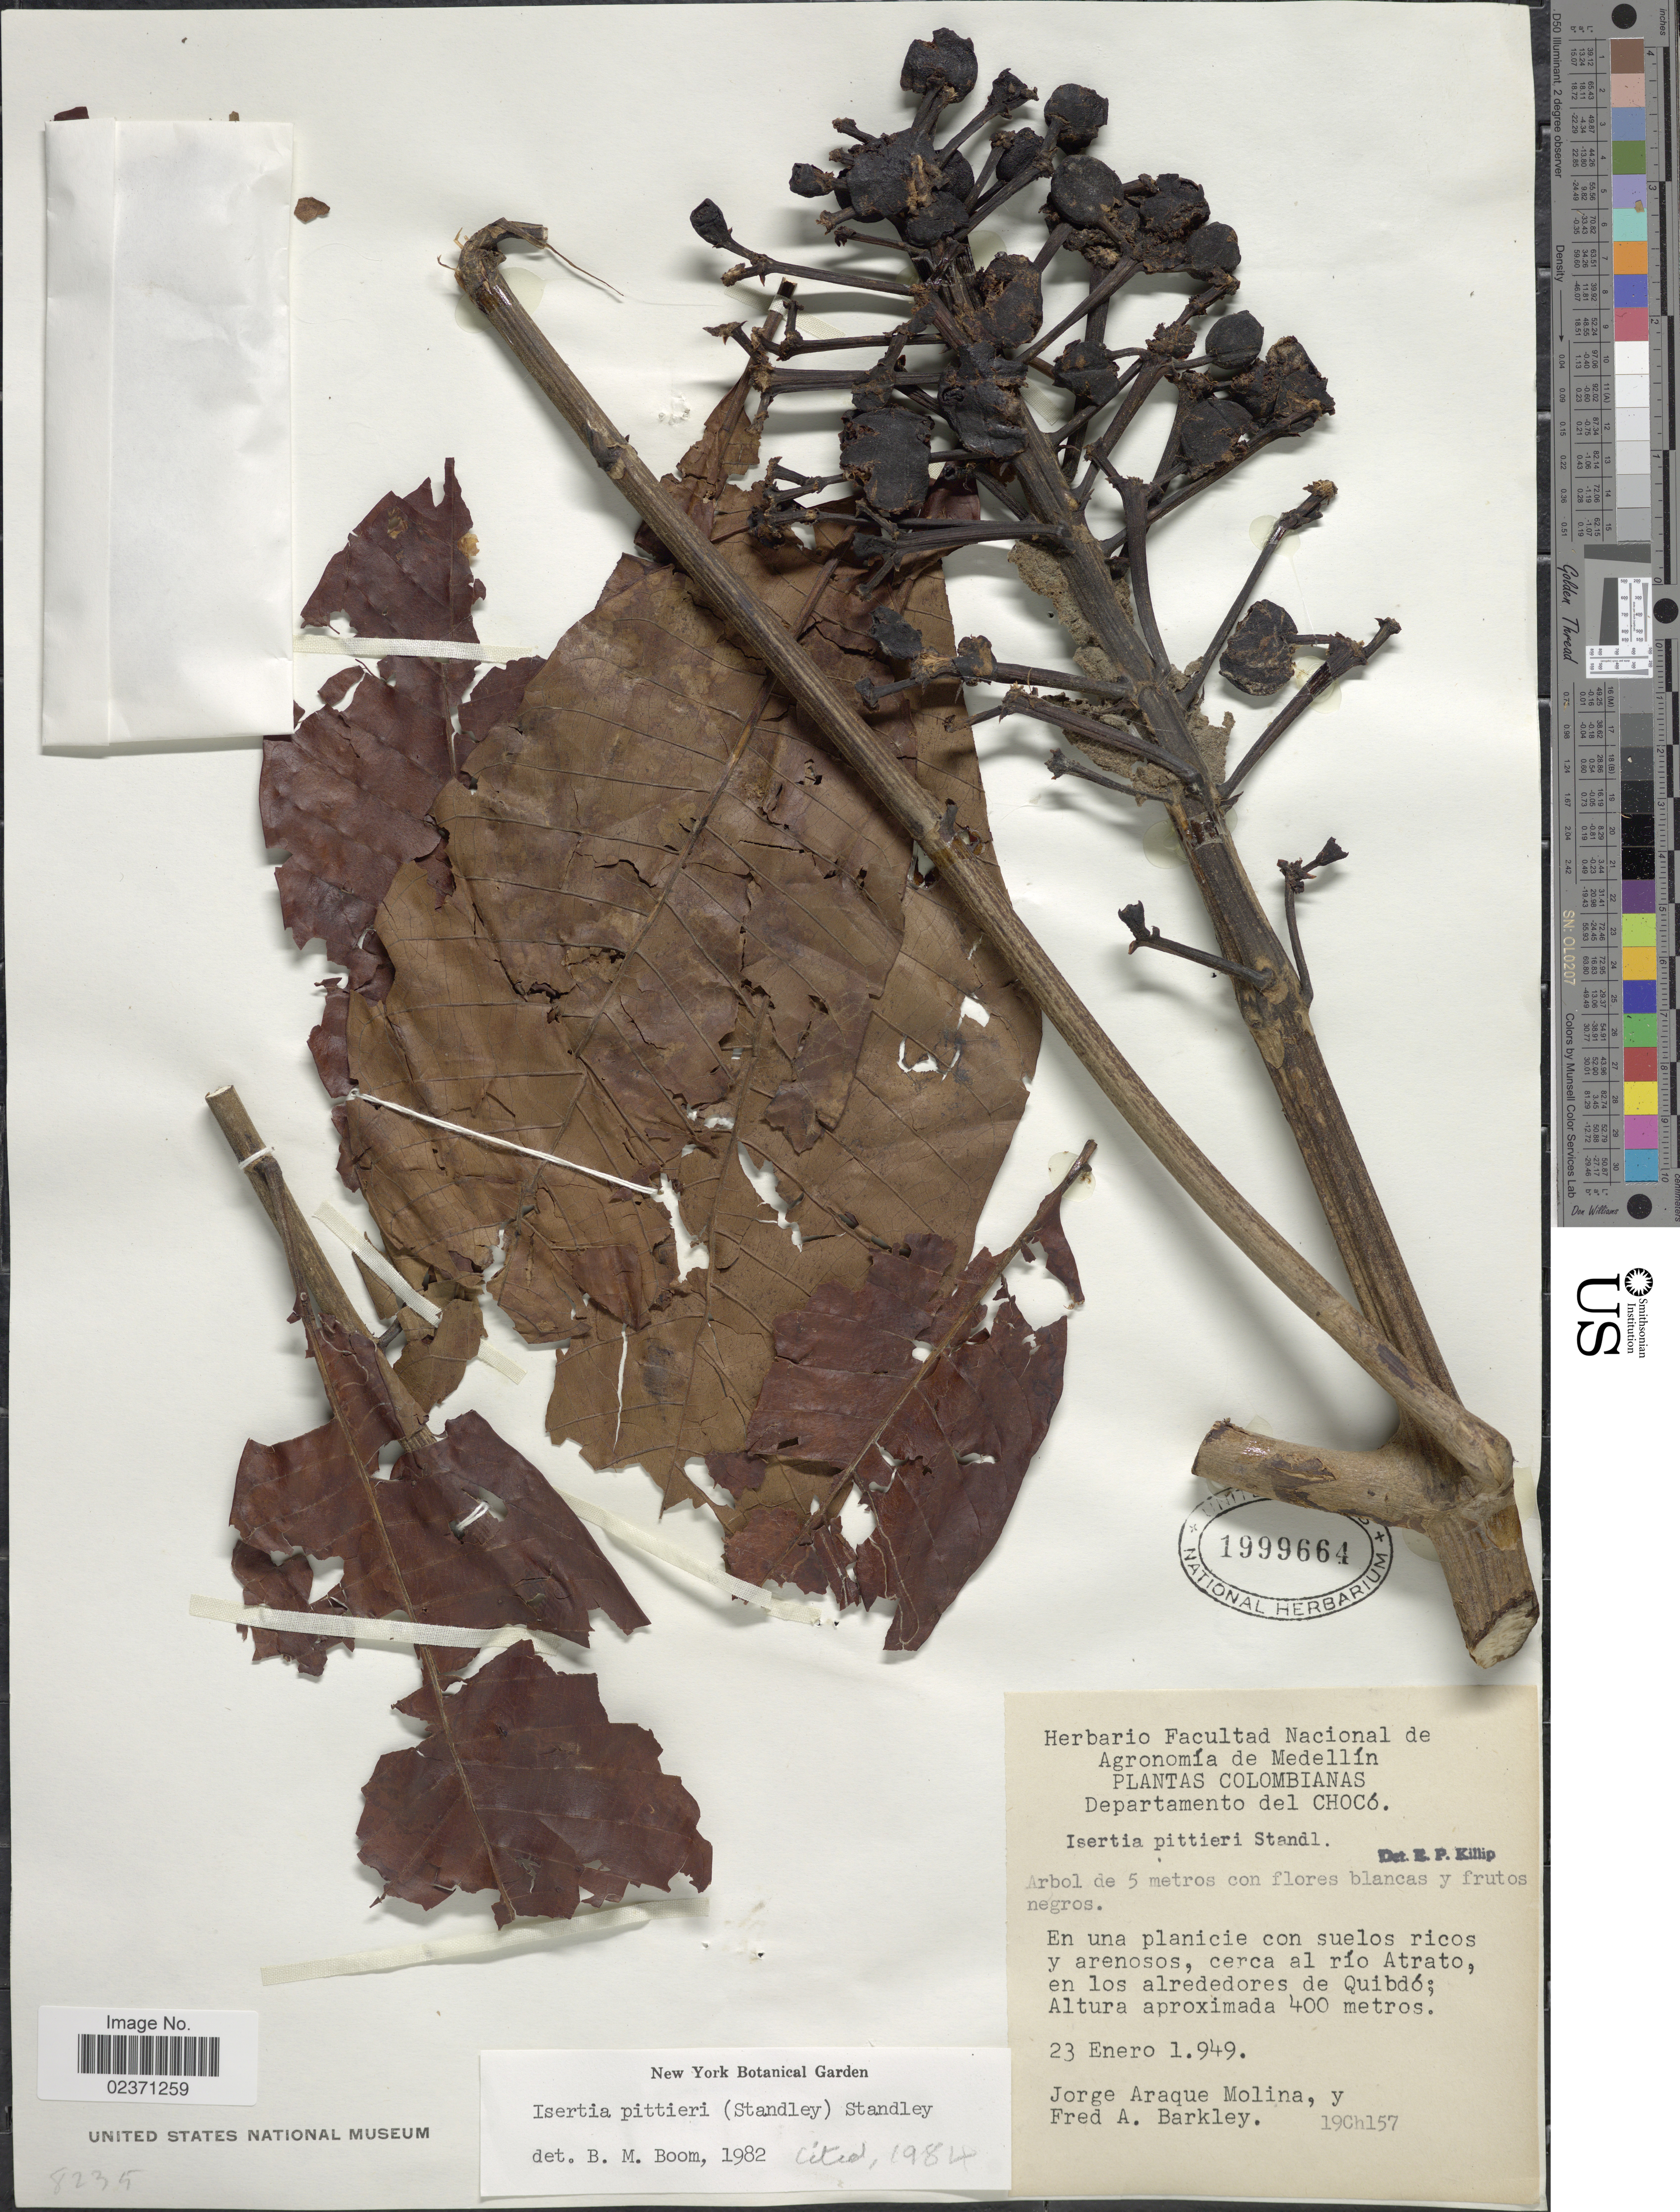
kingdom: Plantae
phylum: Tracheophyta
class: Magnoliopsida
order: Gentianales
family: Rubiaceae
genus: Isertia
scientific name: Isertia pittieri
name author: (Standl.) Standl.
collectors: J. A. Molina & F. A. Barkley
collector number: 19Ch157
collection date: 1949-01-23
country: Colombia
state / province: Chocó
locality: Departamento del Choco. En una planicie con suelos ricos y arenosos, cerca al rio Atrato, en los alrededores de Quibdo.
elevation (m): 400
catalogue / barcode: US 1999664